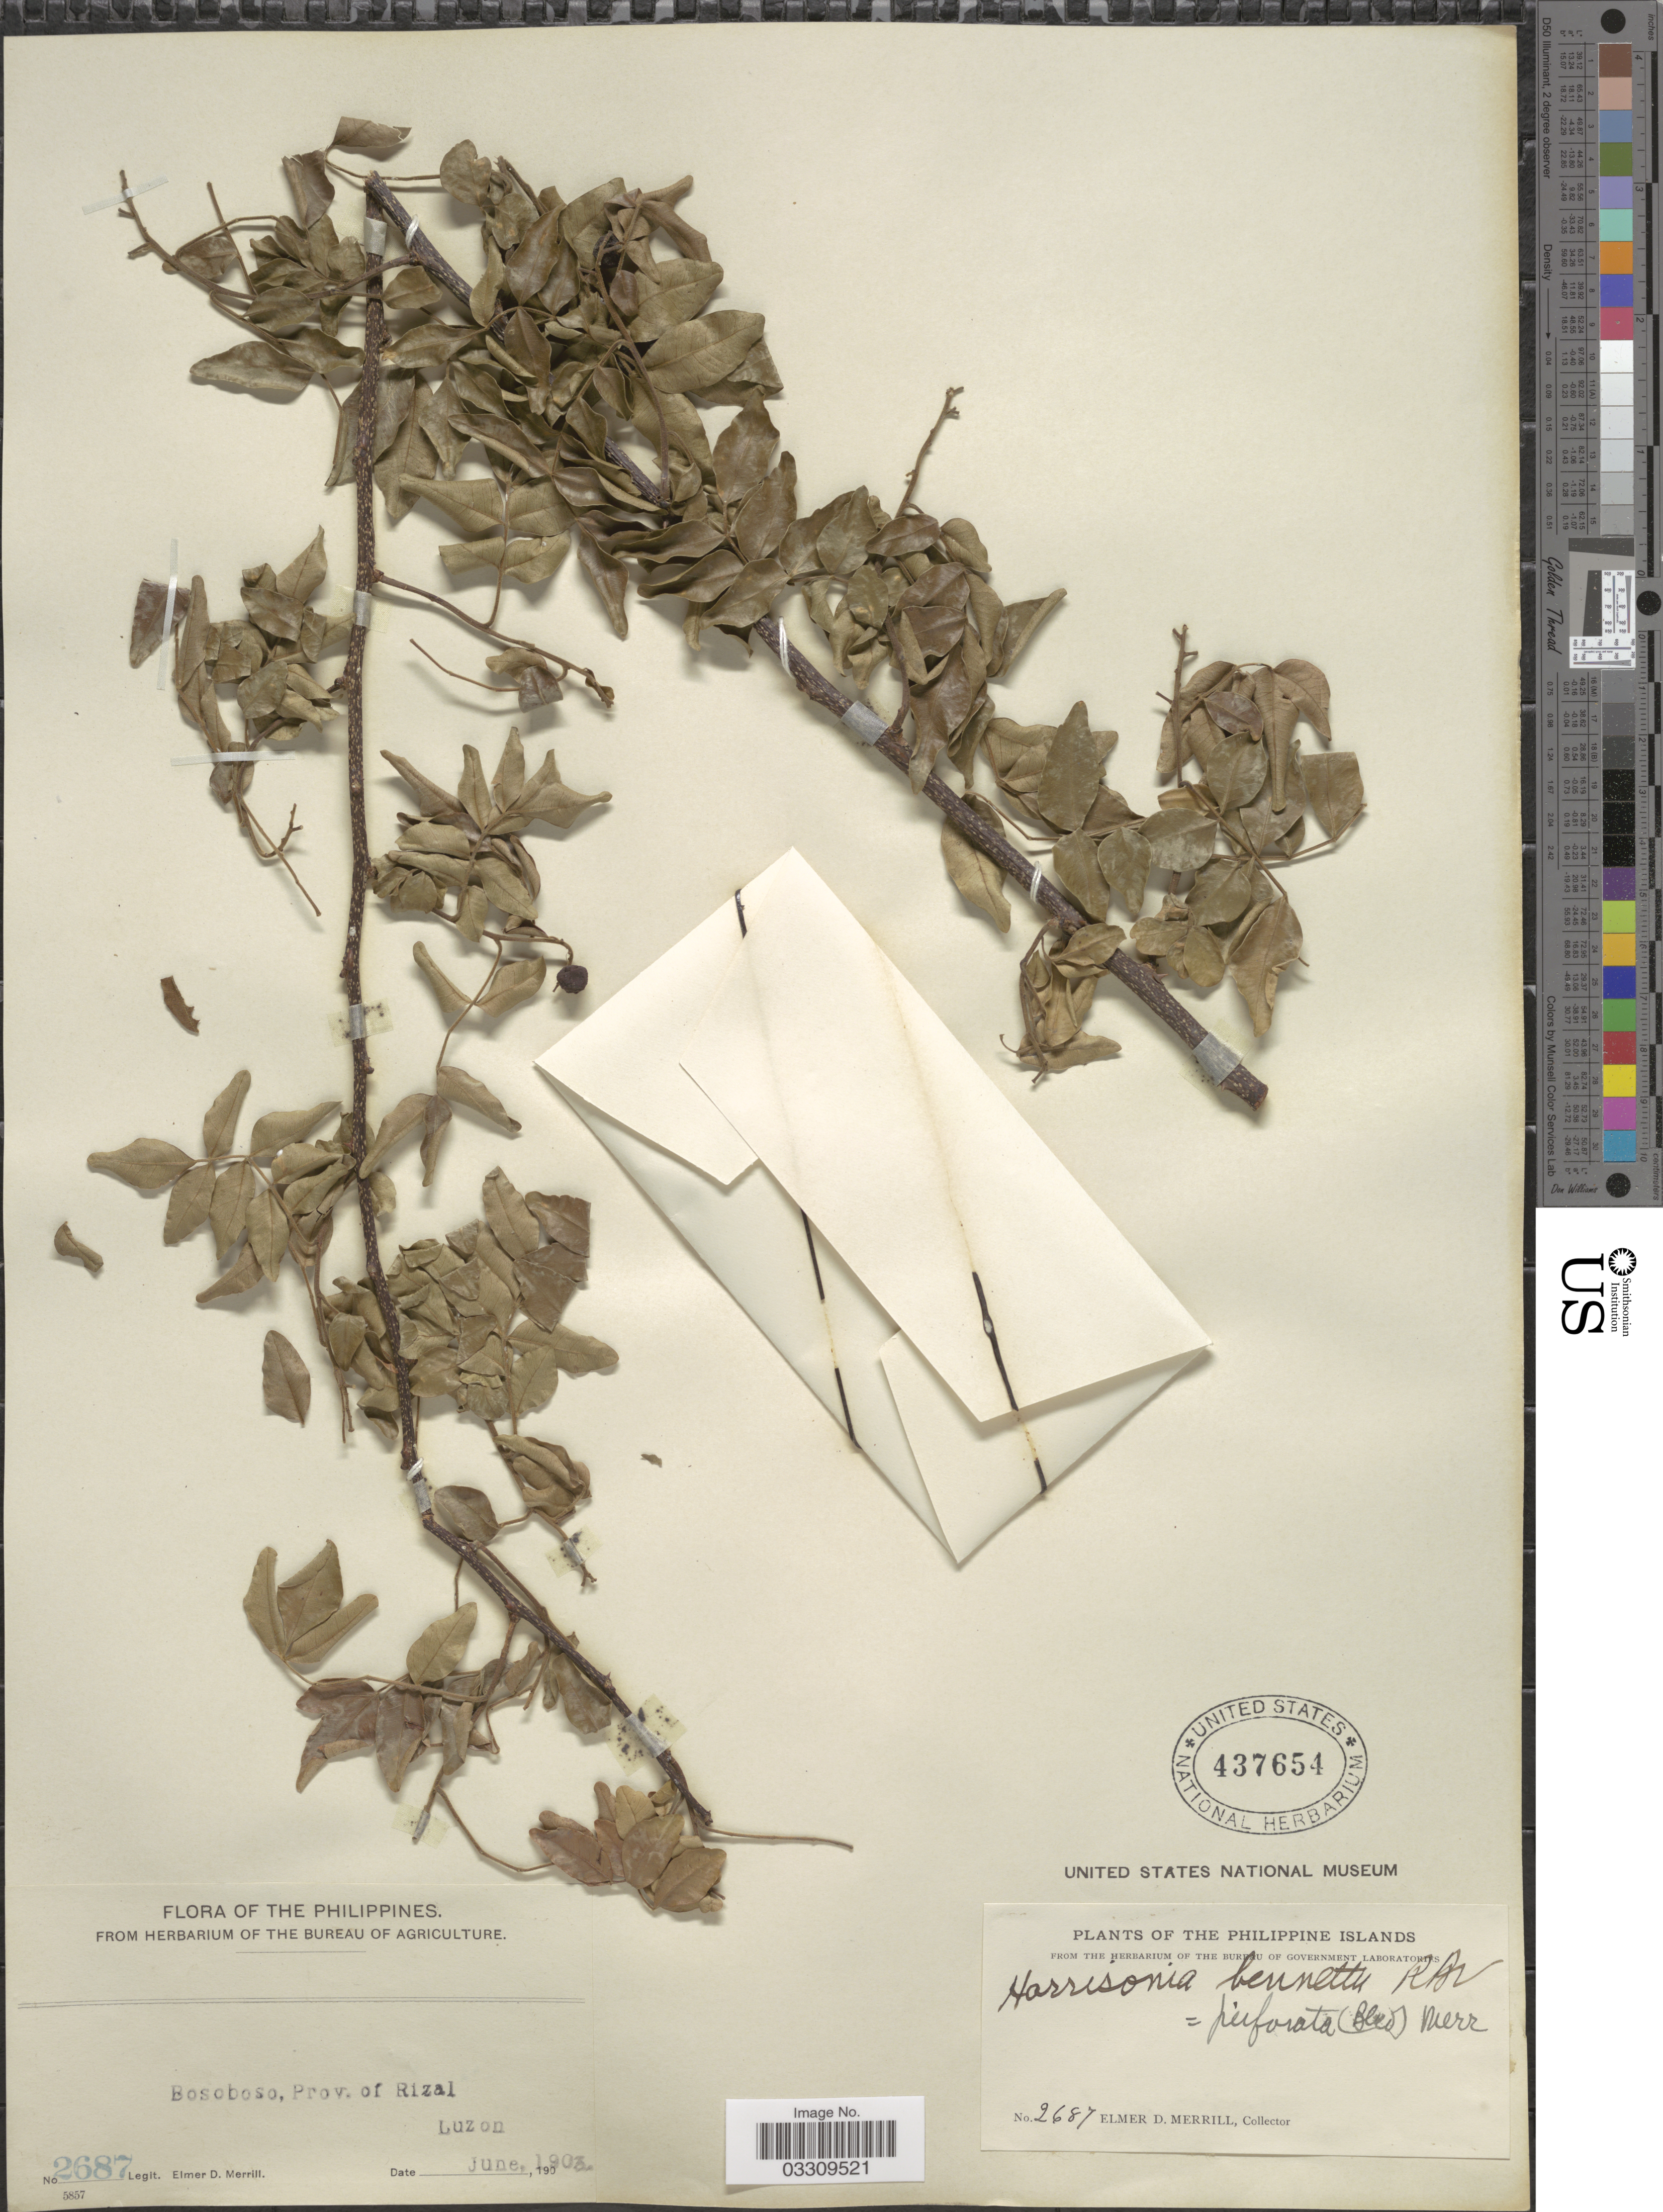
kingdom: Plantae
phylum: Tracheophyta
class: Magnoliopsida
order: Sapindales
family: Rutaceae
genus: Harrisonia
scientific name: Harrisonia perforata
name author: (Blanco) Merr.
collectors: E. D. Merrill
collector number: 2687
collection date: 1903-06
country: Philippines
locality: The Philippine Islands. Bosoboso, Prov. of Rizal. Luzon.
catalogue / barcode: US 437654